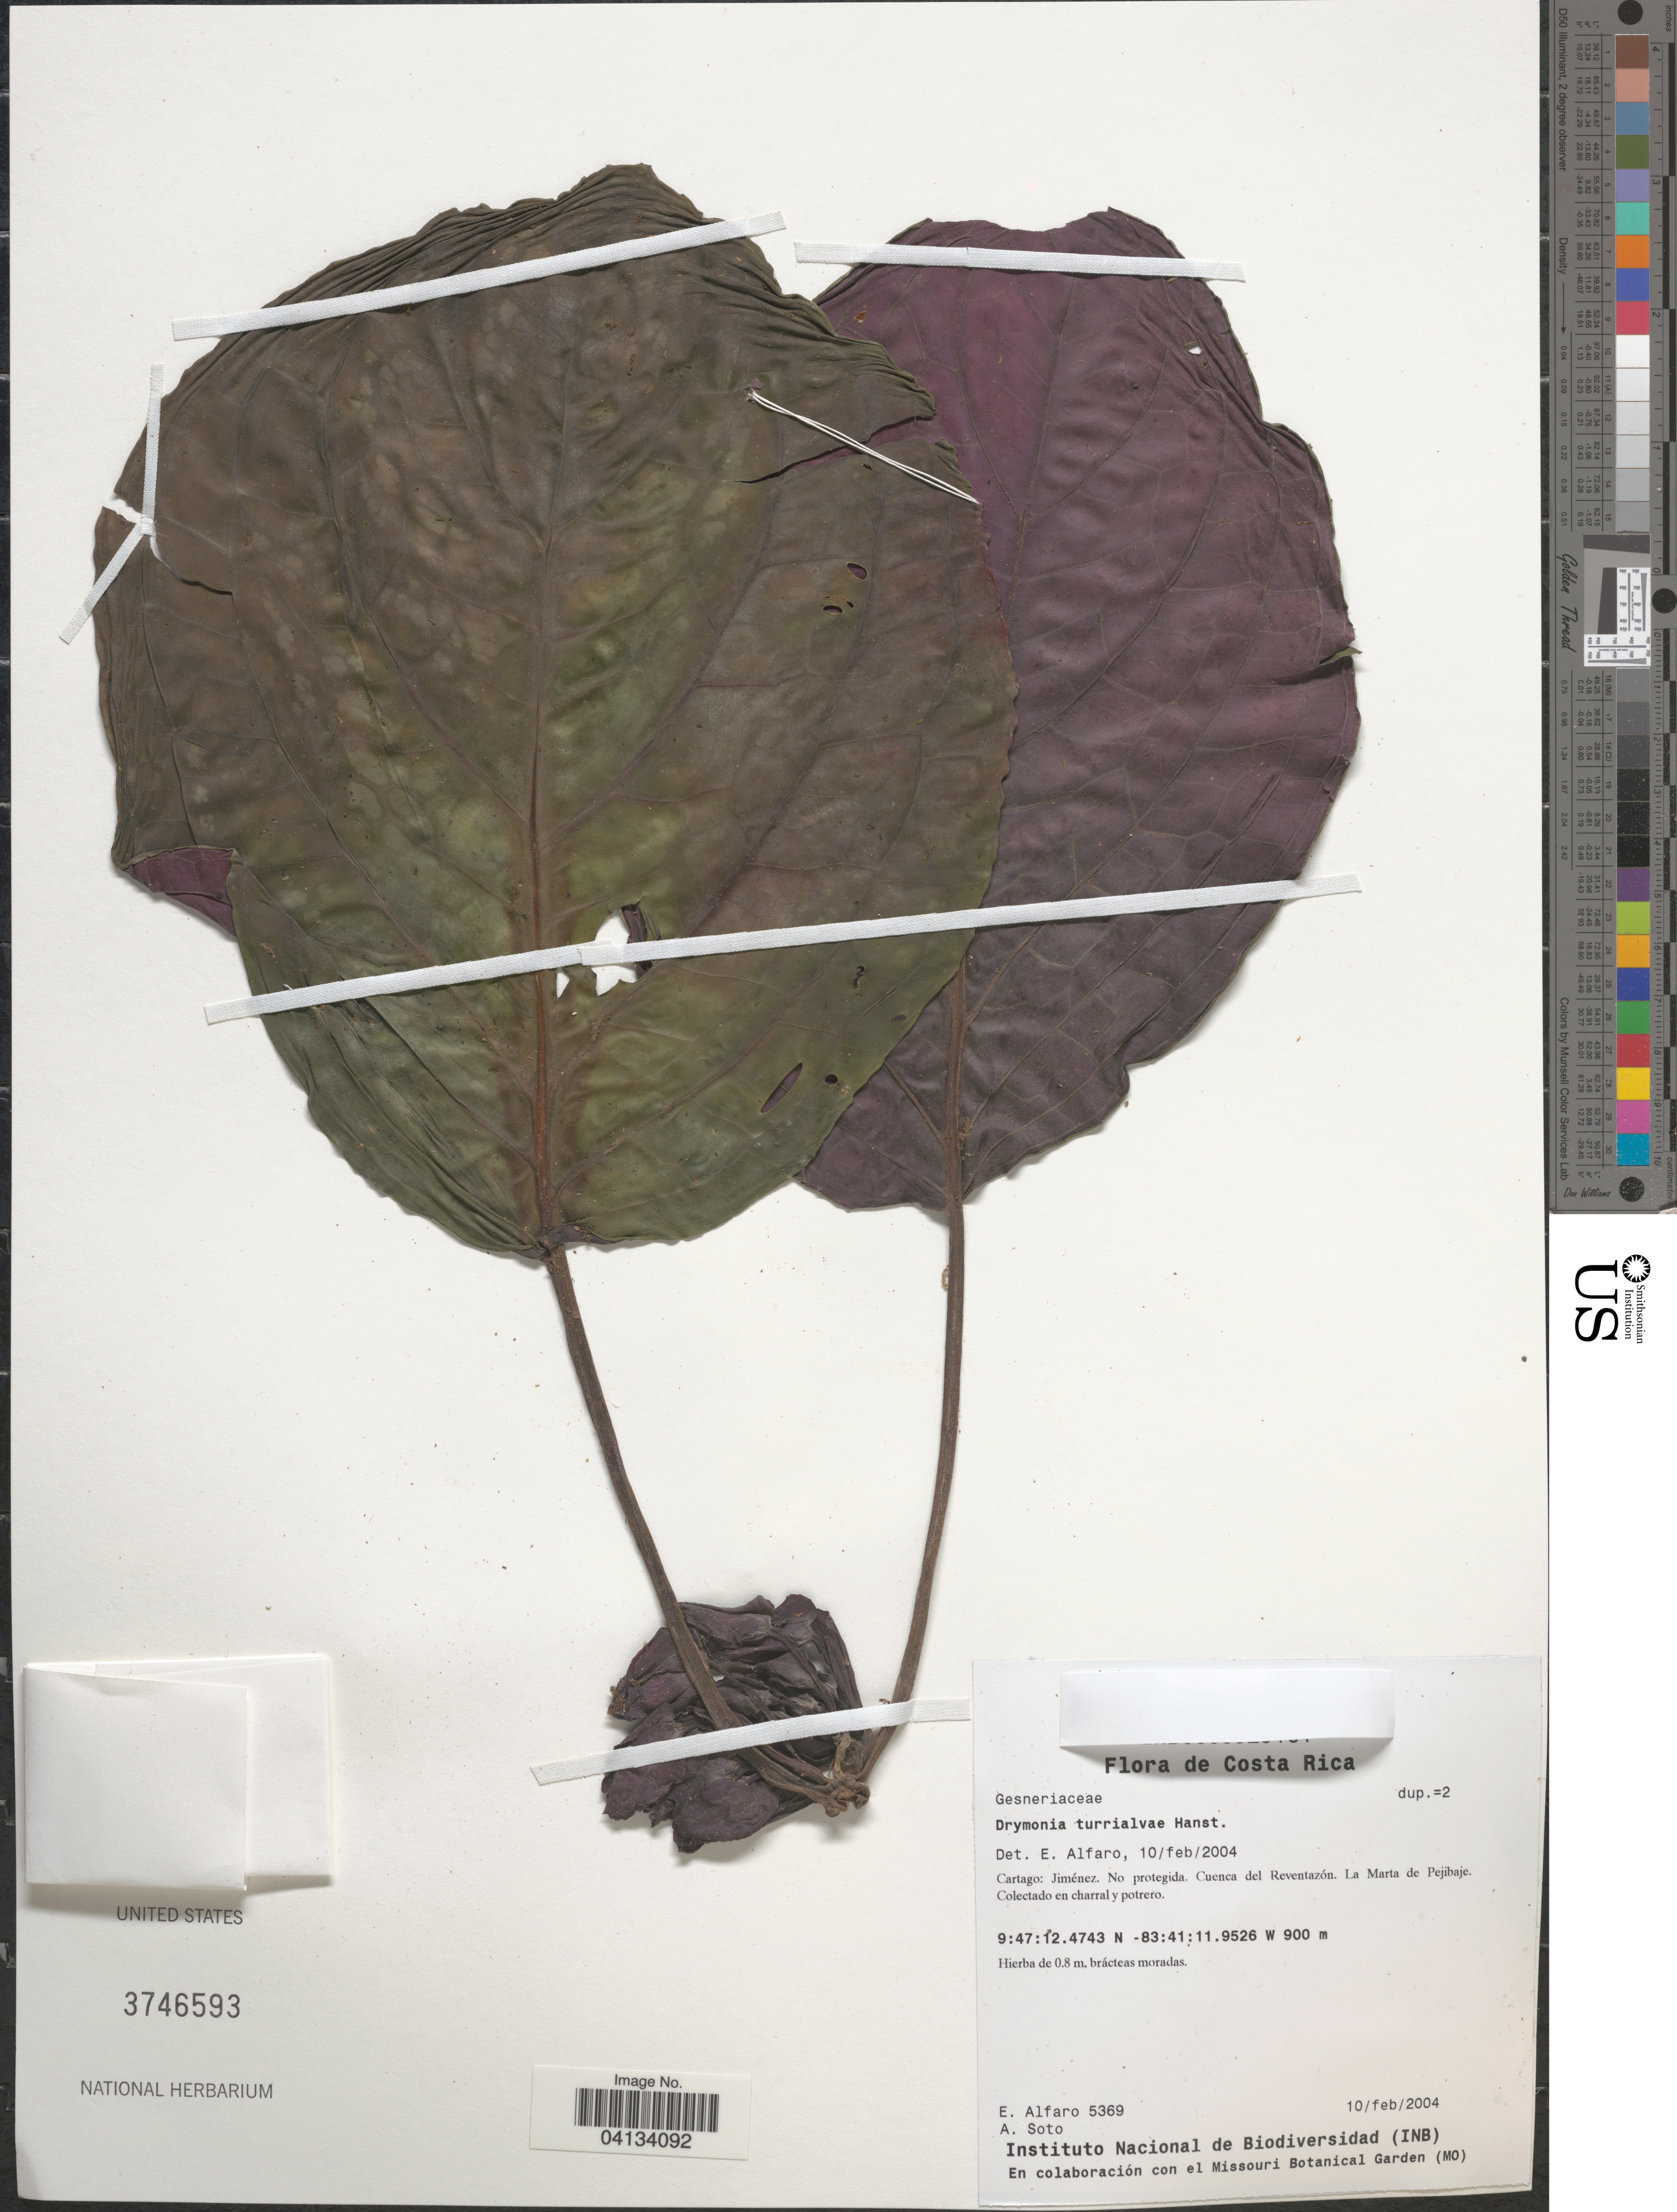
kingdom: Plantae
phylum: Tracheophyta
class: Magnoliopsida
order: Lamiales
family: Gesneriaceae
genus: Drymonia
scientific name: Drymonia turrialvae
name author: Hanst.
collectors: E. Alfaro & A. Soto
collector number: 5369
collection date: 2004-02-10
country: Costa Rica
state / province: Cartago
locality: Jiménez. Cuenca del Reventazón. La Marta de Pejibaje.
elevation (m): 900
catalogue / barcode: US 3746593